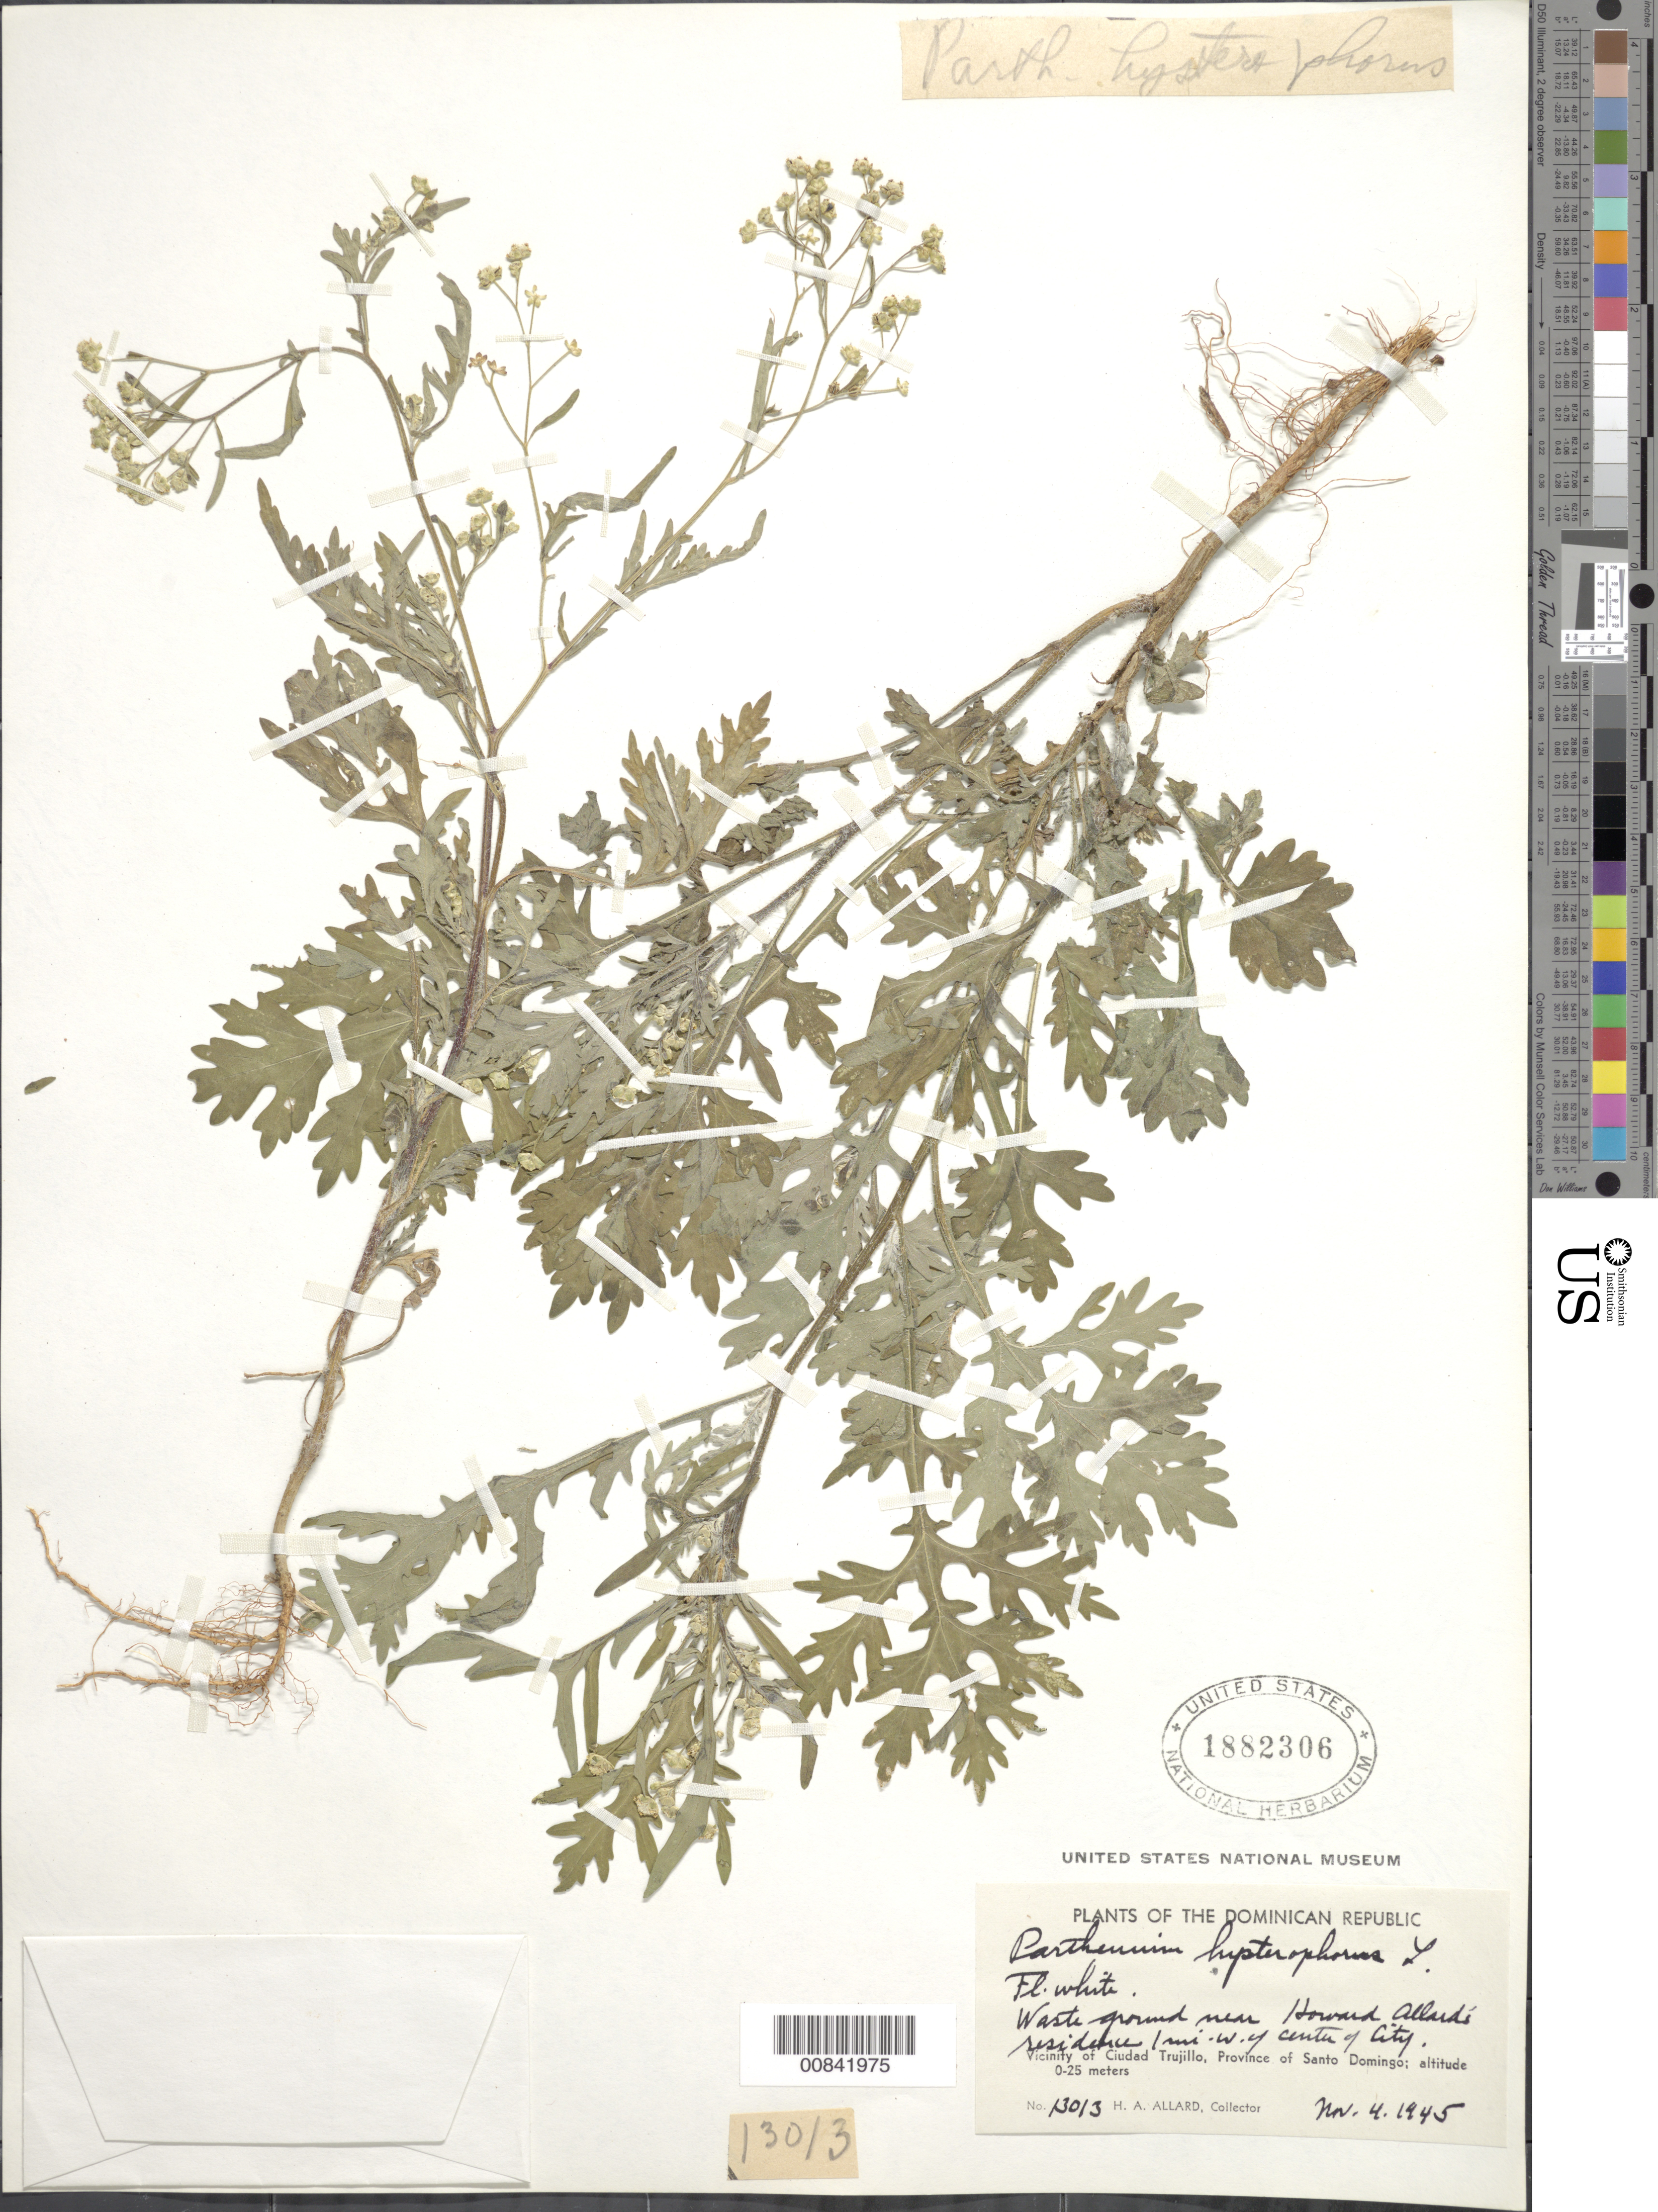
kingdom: Plantae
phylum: Tracheophyta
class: Magnoliopsida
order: Asterales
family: Asteraceae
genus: Parthenium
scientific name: Parthenium hysterophorus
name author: L.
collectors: H. A. Allard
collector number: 13013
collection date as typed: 04 Nov 1945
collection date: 1945-11-04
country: Dominican Republic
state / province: Distrito Nacional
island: Hispaniola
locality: Vicinity of Santo Domingo City, near Howard Allard's home 1 mile W of center of city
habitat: Waste ground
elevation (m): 0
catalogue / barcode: US 1882306